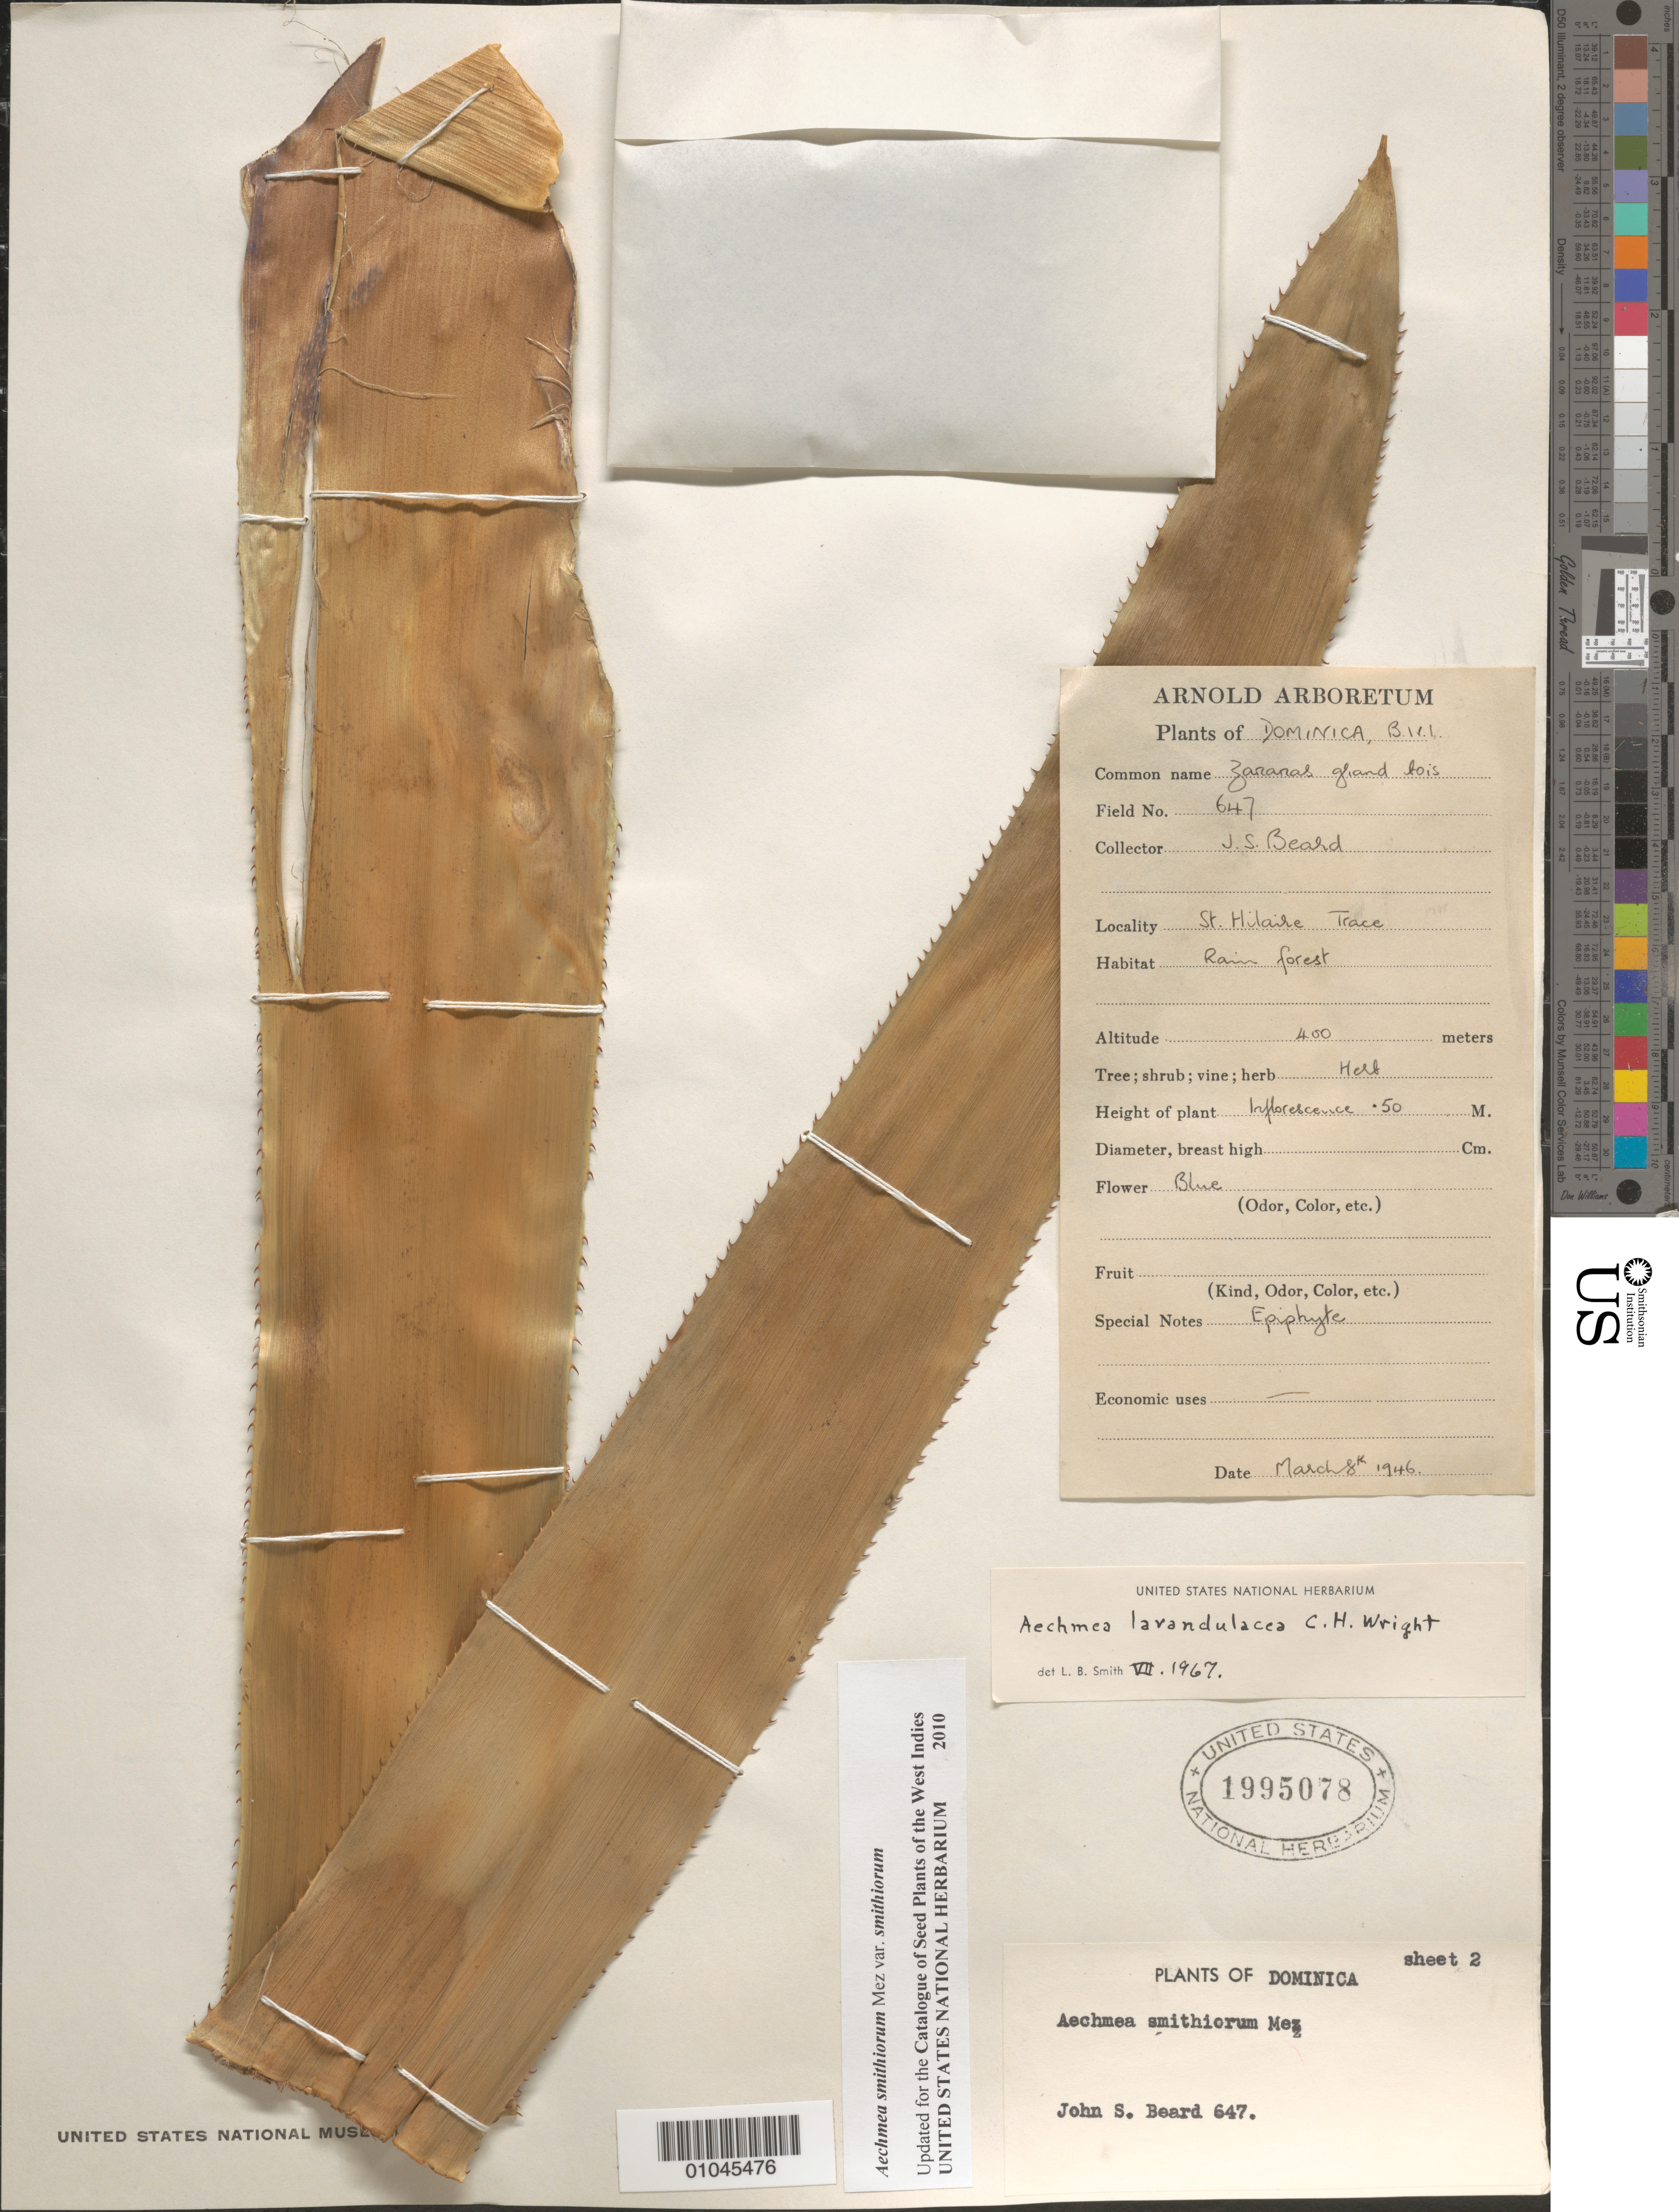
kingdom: Plantae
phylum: Tracheophyta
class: Liliopsida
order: Poales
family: Bromeliaceae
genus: Aechmea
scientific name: Aechmea smithiorum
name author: Mez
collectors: J. Beard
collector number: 647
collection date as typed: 08 Mar 1946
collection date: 1946-03-08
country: Dominica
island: Dominica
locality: St. Hilaibe Trace. Rain Forest.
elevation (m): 400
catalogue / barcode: US 1995078